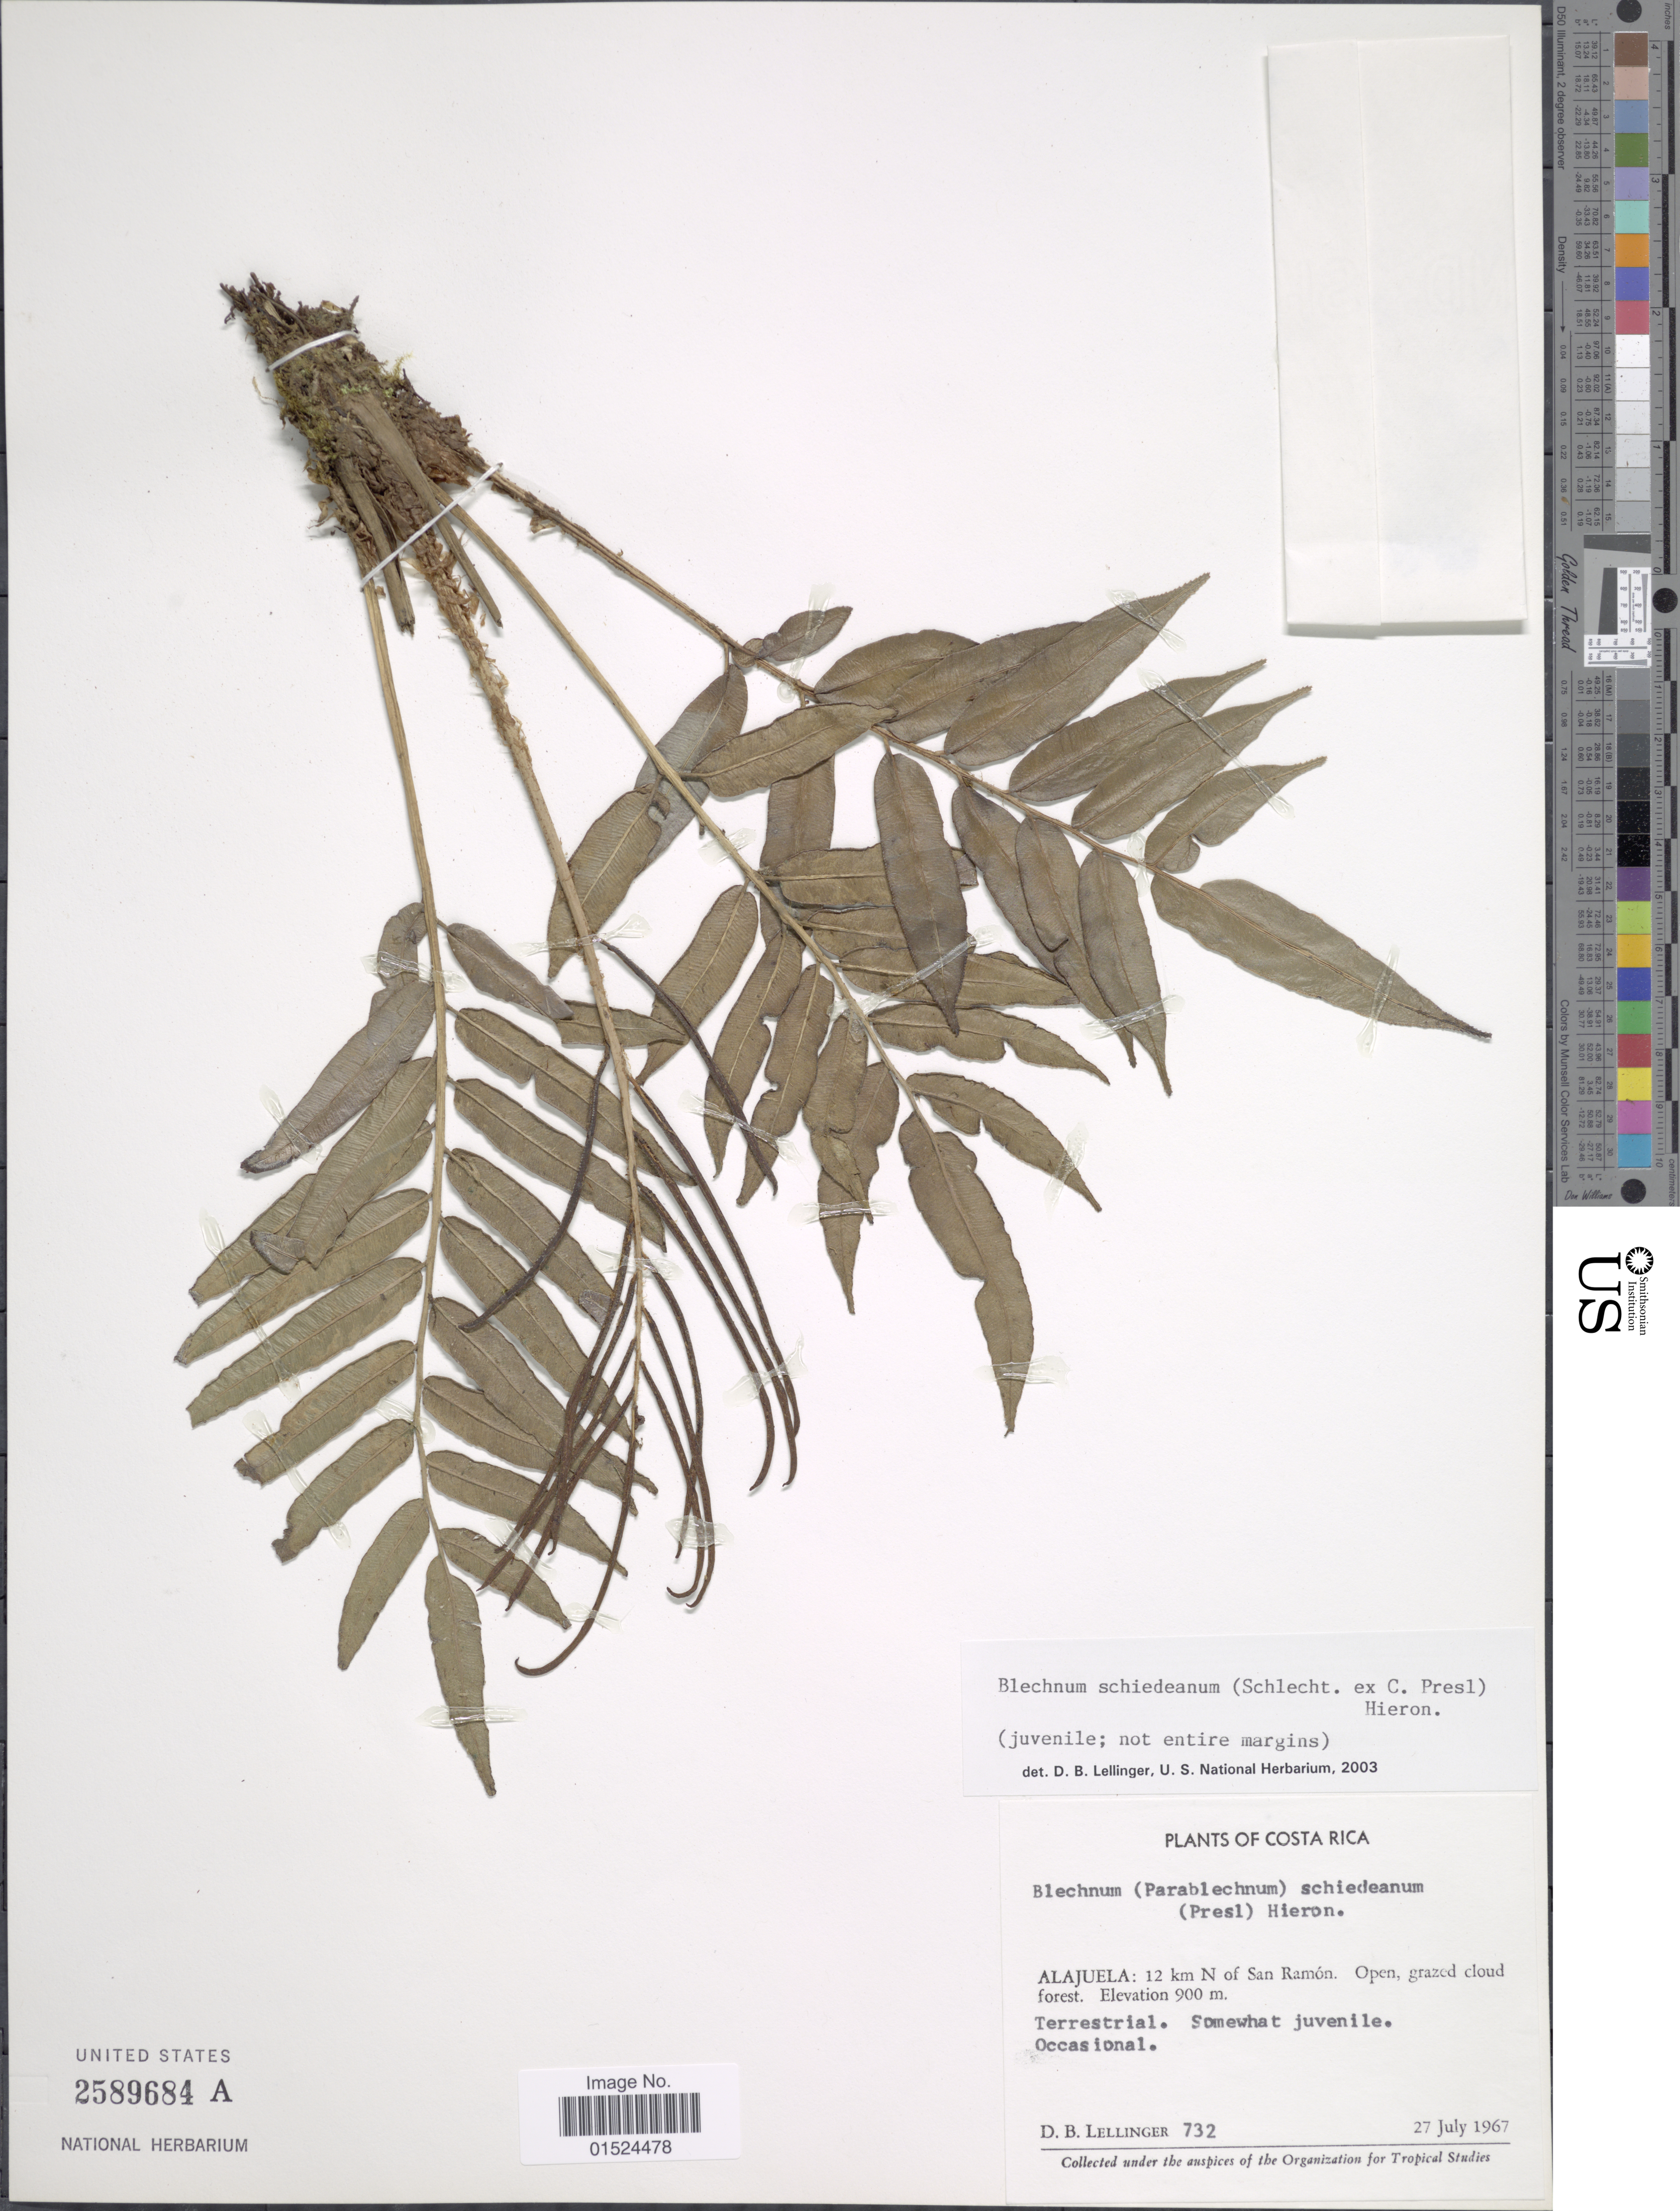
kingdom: Plantae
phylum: Tracheophyta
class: Polypodiopsida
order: Polypodiales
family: Blechnaceae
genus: Blechnum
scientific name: Blechnum schiedeanum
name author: (Schltdl. ex C. Presl) Hieron.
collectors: D. B. Lellinger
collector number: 732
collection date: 1967-07-27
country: Costa Rica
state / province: Alajuela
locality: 12 km N of San Ramón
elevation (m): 900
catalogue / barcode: US 2589684A